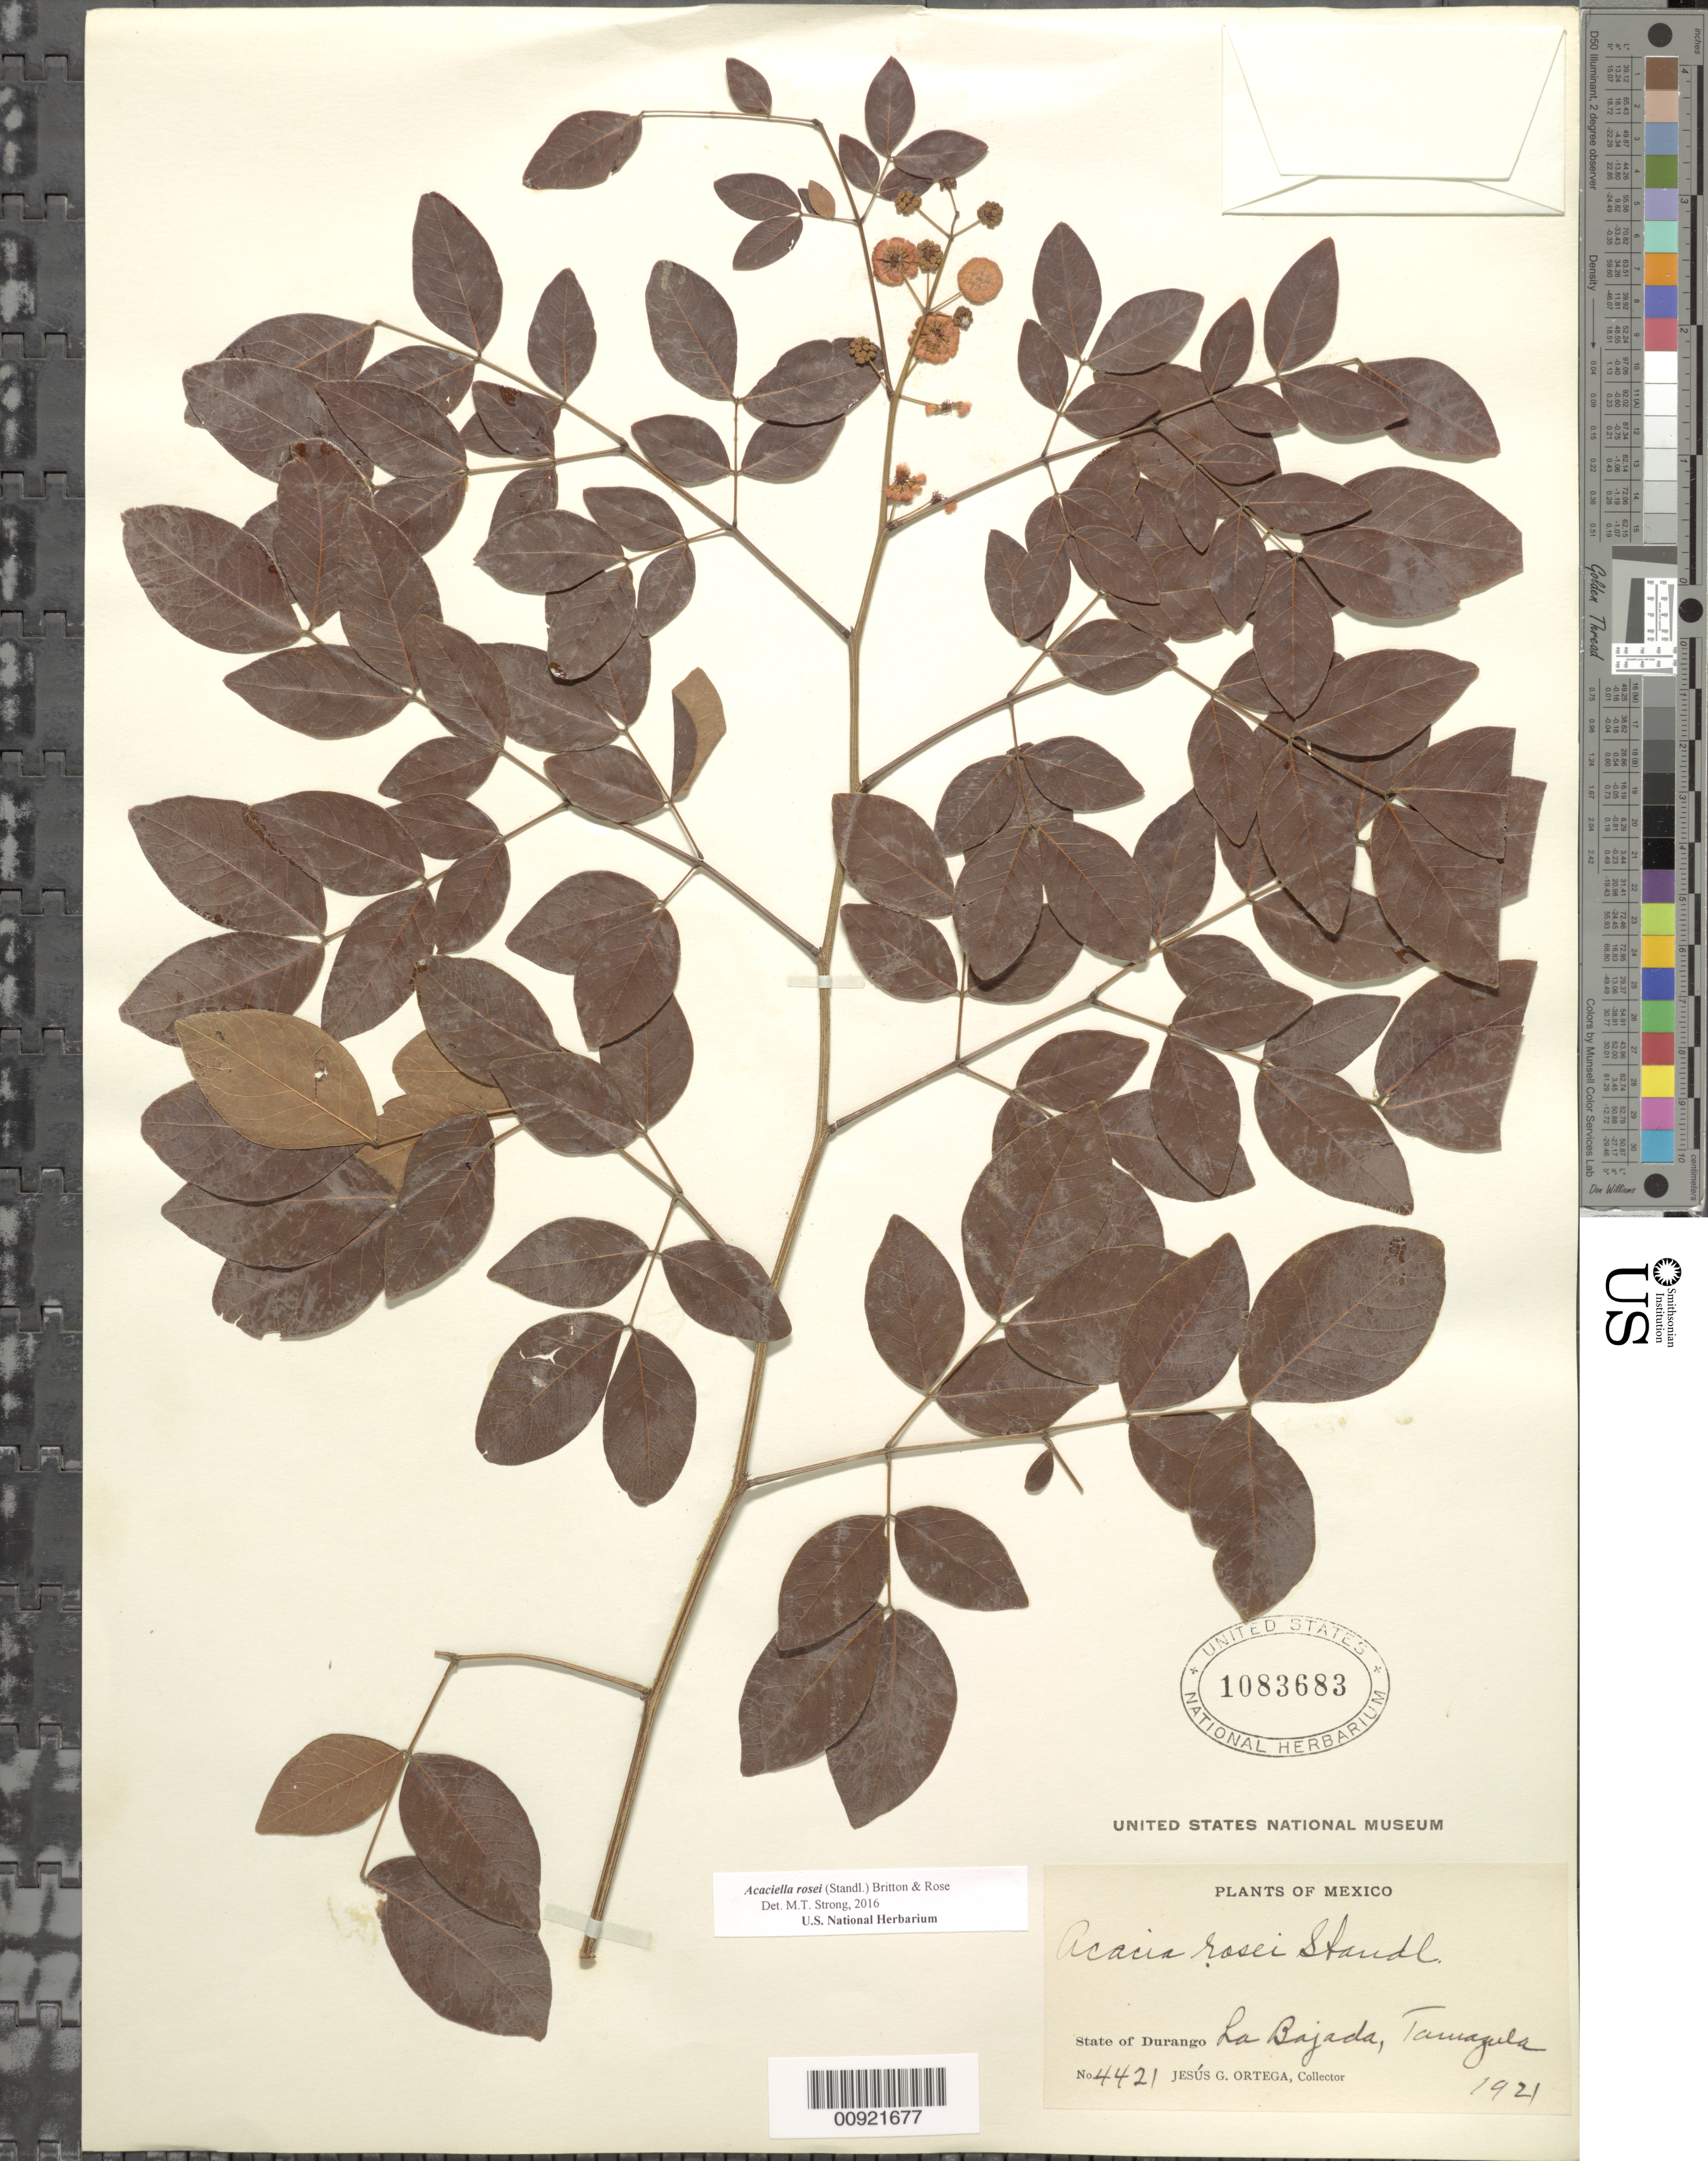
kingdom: Plantae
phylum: Tracheophyta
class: Magnoliopsida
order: Fabales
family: Fabaceae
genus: Acaciella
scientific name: Acaciella rosei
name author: (Standl.) Britton & Rose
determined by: Strong, M. T., (US), Smithsonian Institution - National Museum of Natural History (UNITED STATES)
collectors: J. Ortega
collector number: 4421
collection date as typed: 1921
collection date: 1921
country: Mexico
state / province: Durango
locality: State of Durango: La Bajada, Tamazula.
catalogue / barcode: US 1083683